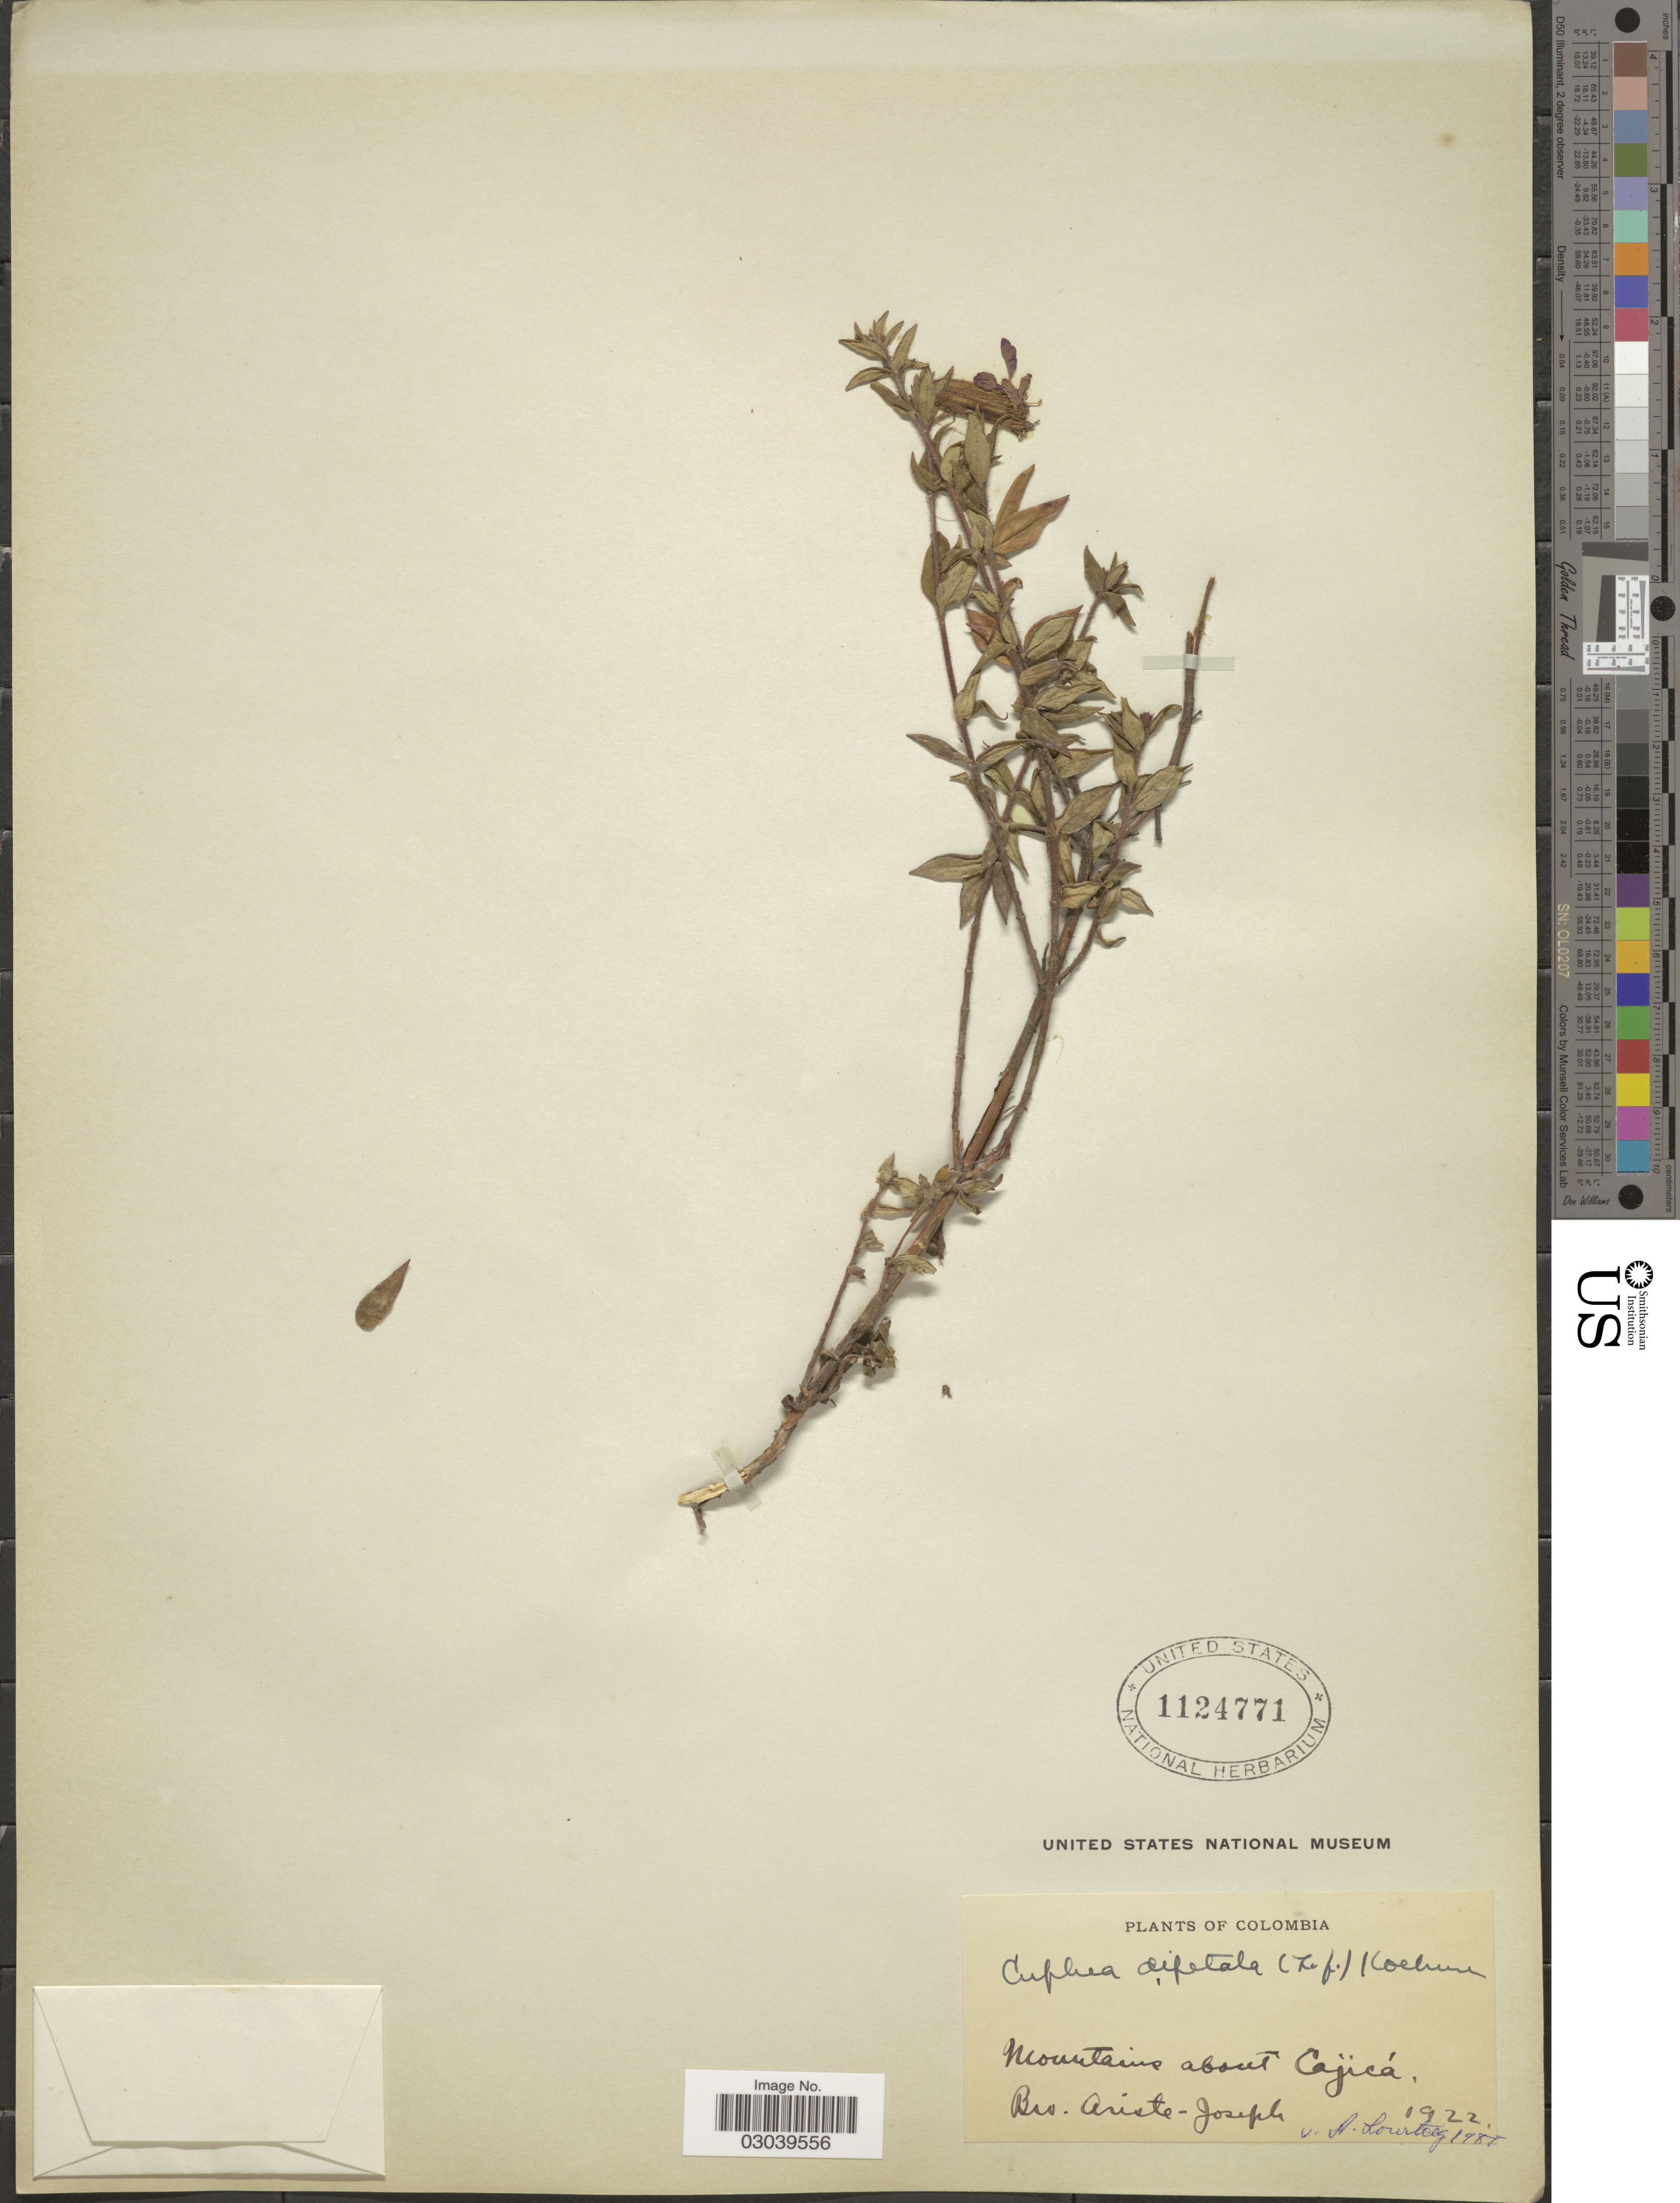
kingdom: Plantae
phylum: Tracheophyta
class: Magnoliopsida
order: Myrtales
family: Lythraceae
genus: Cuphea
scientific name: Cuphea dipetala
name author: (L. f.) Koehne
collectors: Bro. Ariste-Joseph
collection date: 1922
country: Colombia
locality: Mountains about Cajicá.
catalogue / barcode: US 1124771